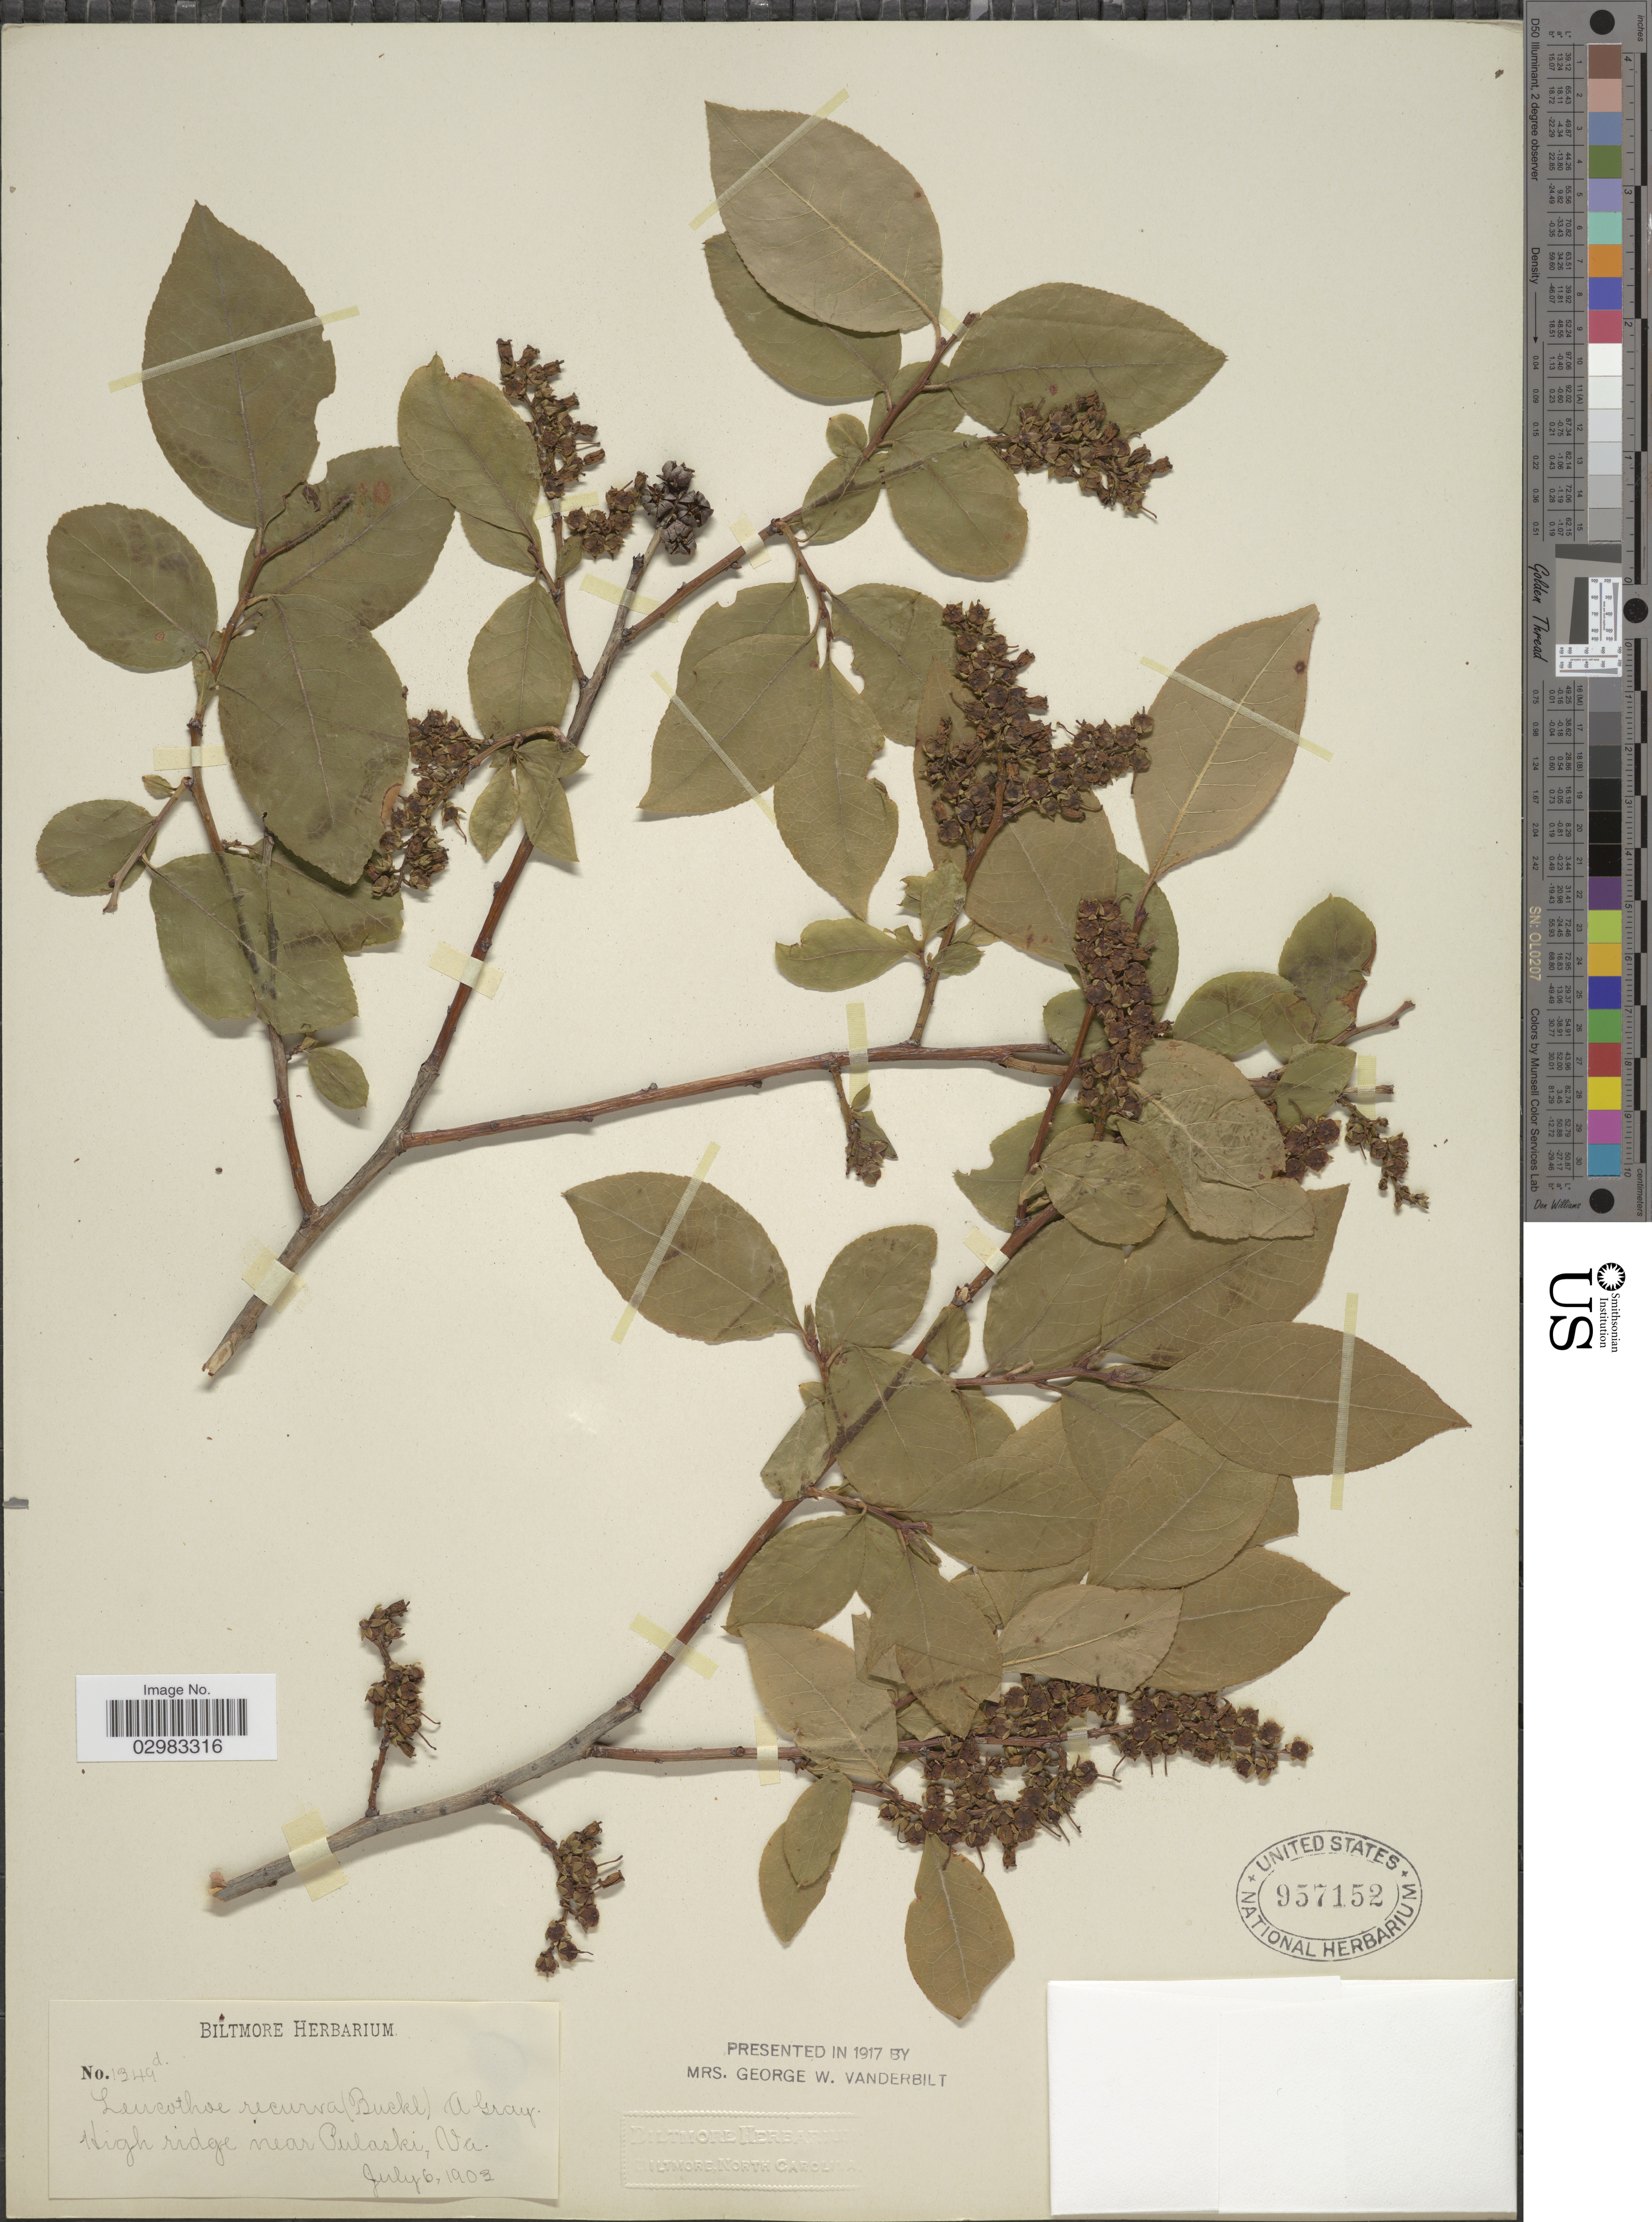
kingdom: Plantae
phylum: Tracheophyta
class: Magnoliopsida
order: Ericales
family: Ericaceae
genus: Leucothoe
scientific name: Leucothoë racemosa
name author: (L.) A. Gray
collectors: ex herb. Biltmore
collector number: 1349d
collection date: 1903-07-06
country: United States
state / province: Virginia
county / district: Pulaski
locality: Near Pulaski.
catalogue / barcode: US 957152